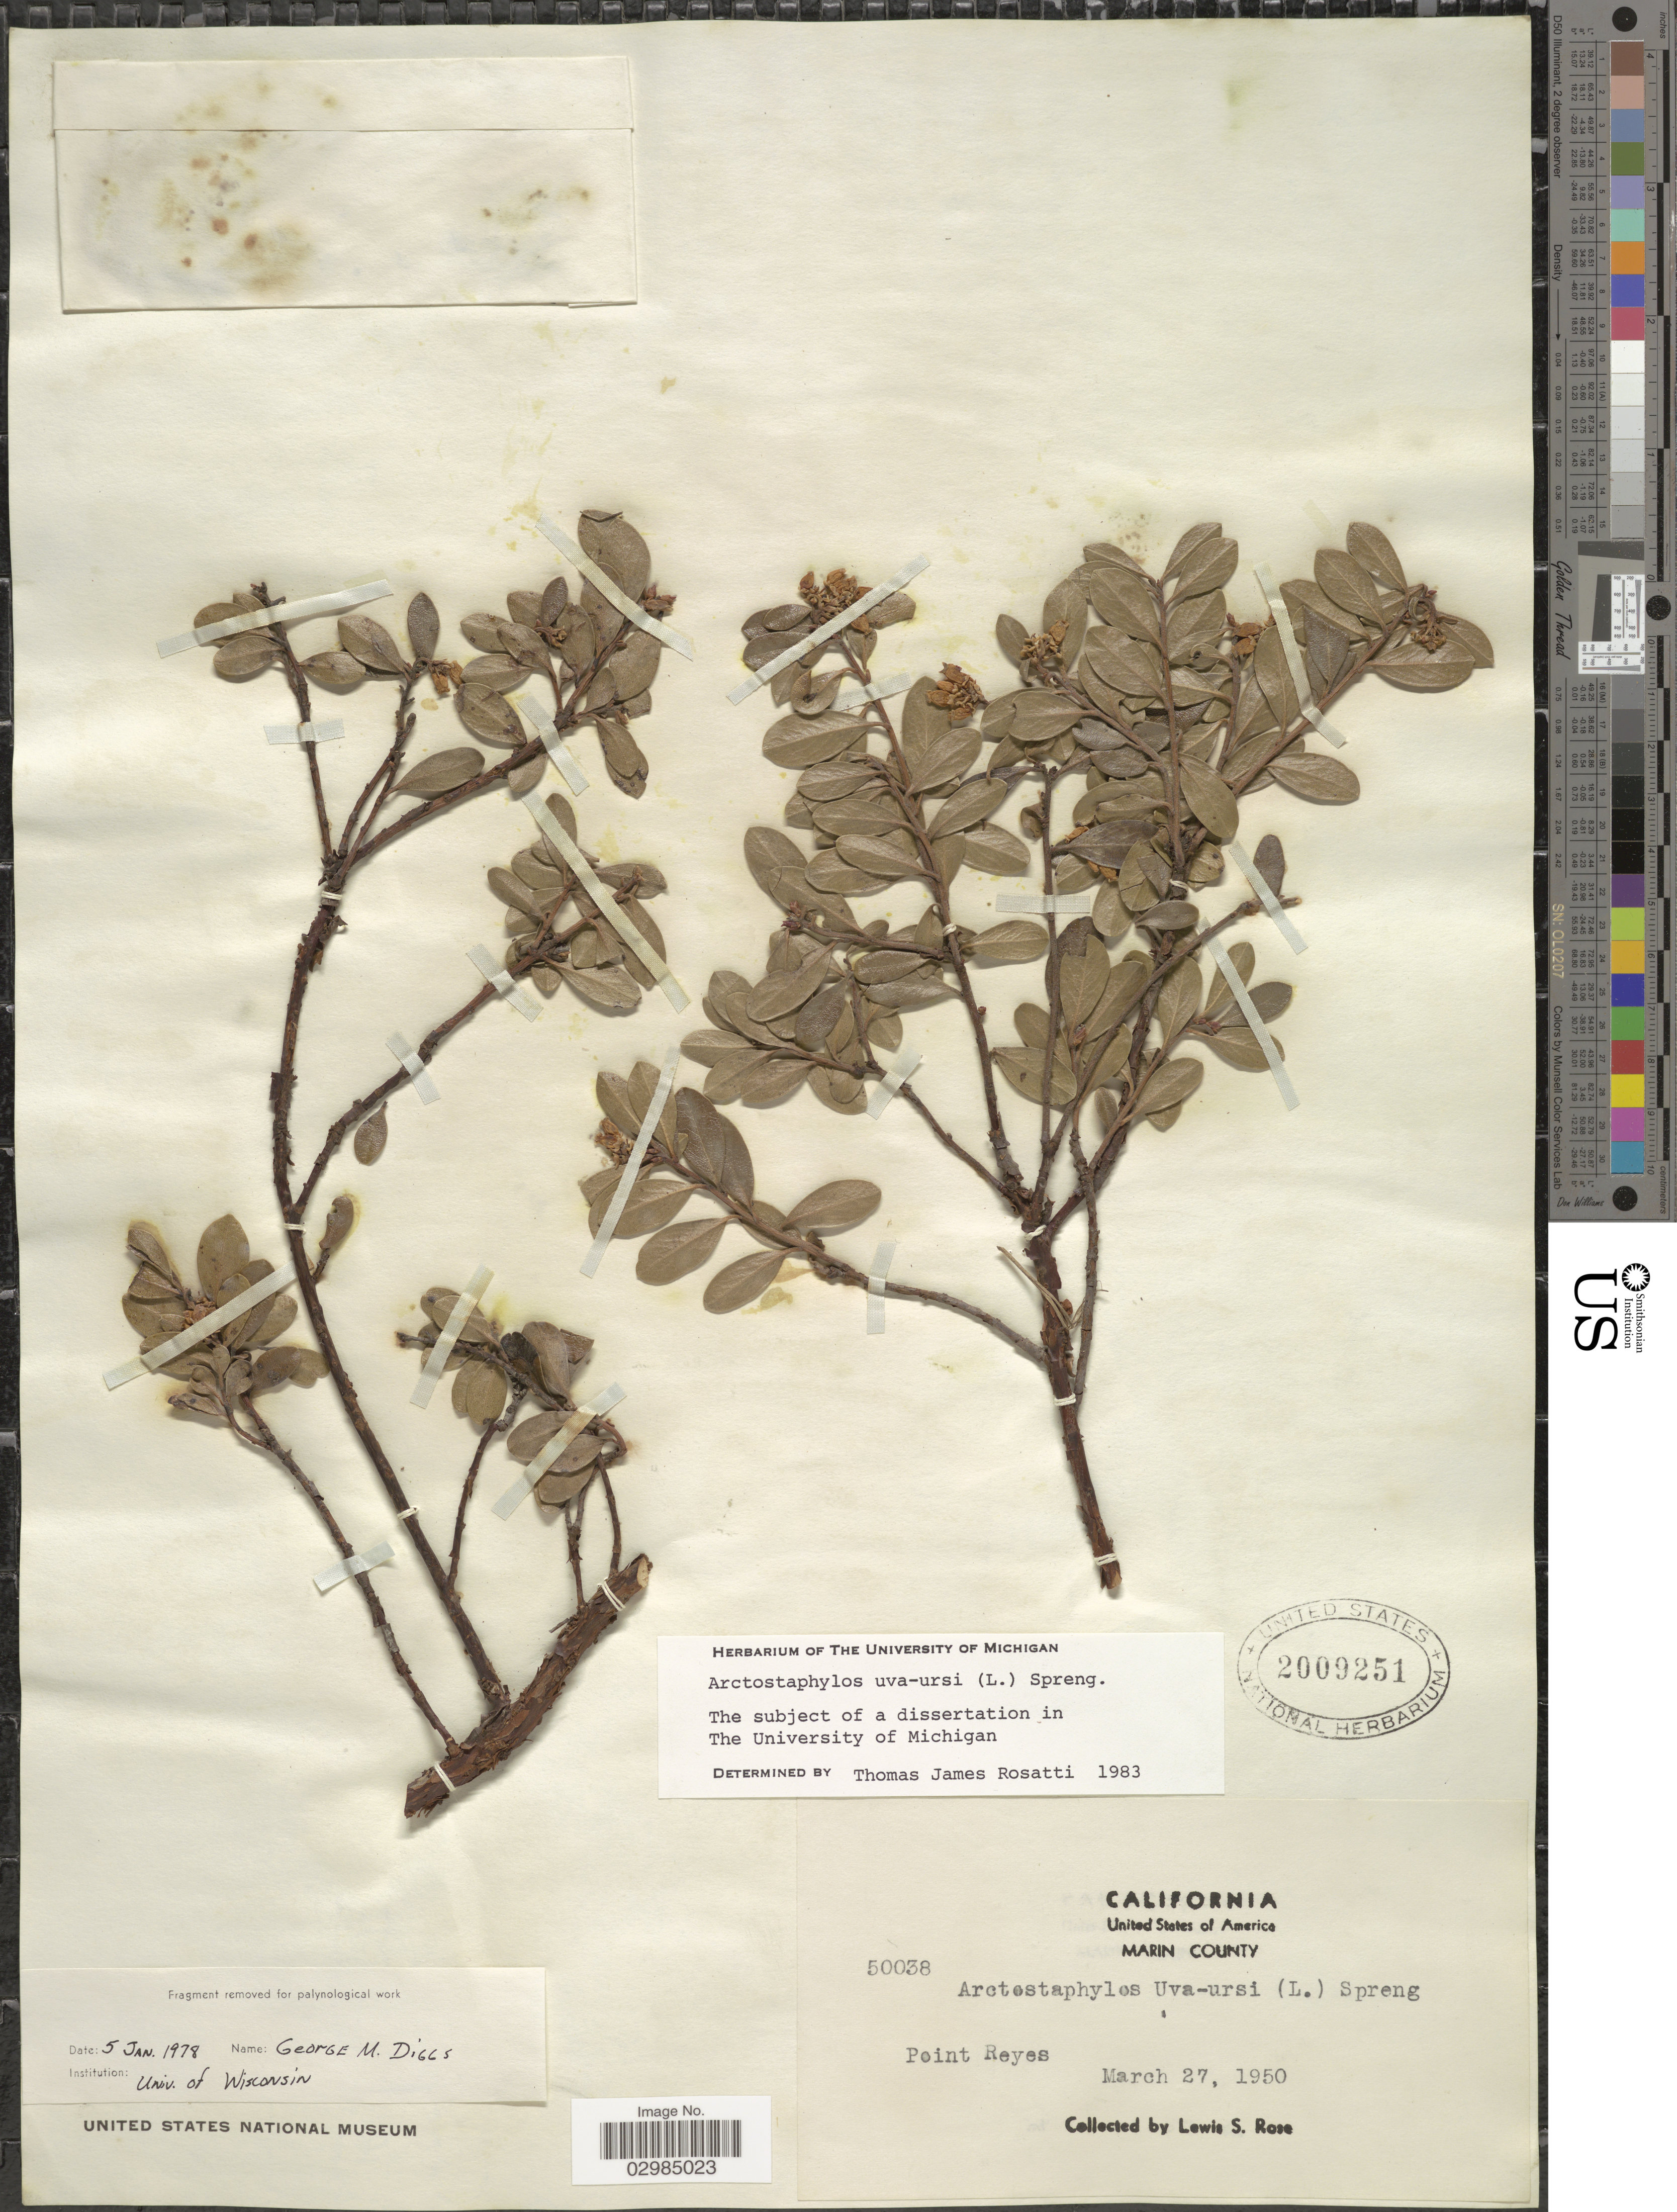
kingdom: Plantae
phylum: Tracheophyta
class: Magnoliopsida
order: Ericales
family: Ericaceae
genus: Arctostaphylos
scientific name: Arctostaphylos uva-ursi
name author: (L.) Spreng.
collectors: L. S. Rose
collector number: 50038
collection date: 1950-03-27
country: United States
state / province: California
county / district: Marin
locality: Marin County. Point Reyes.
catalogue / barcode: US 2009251